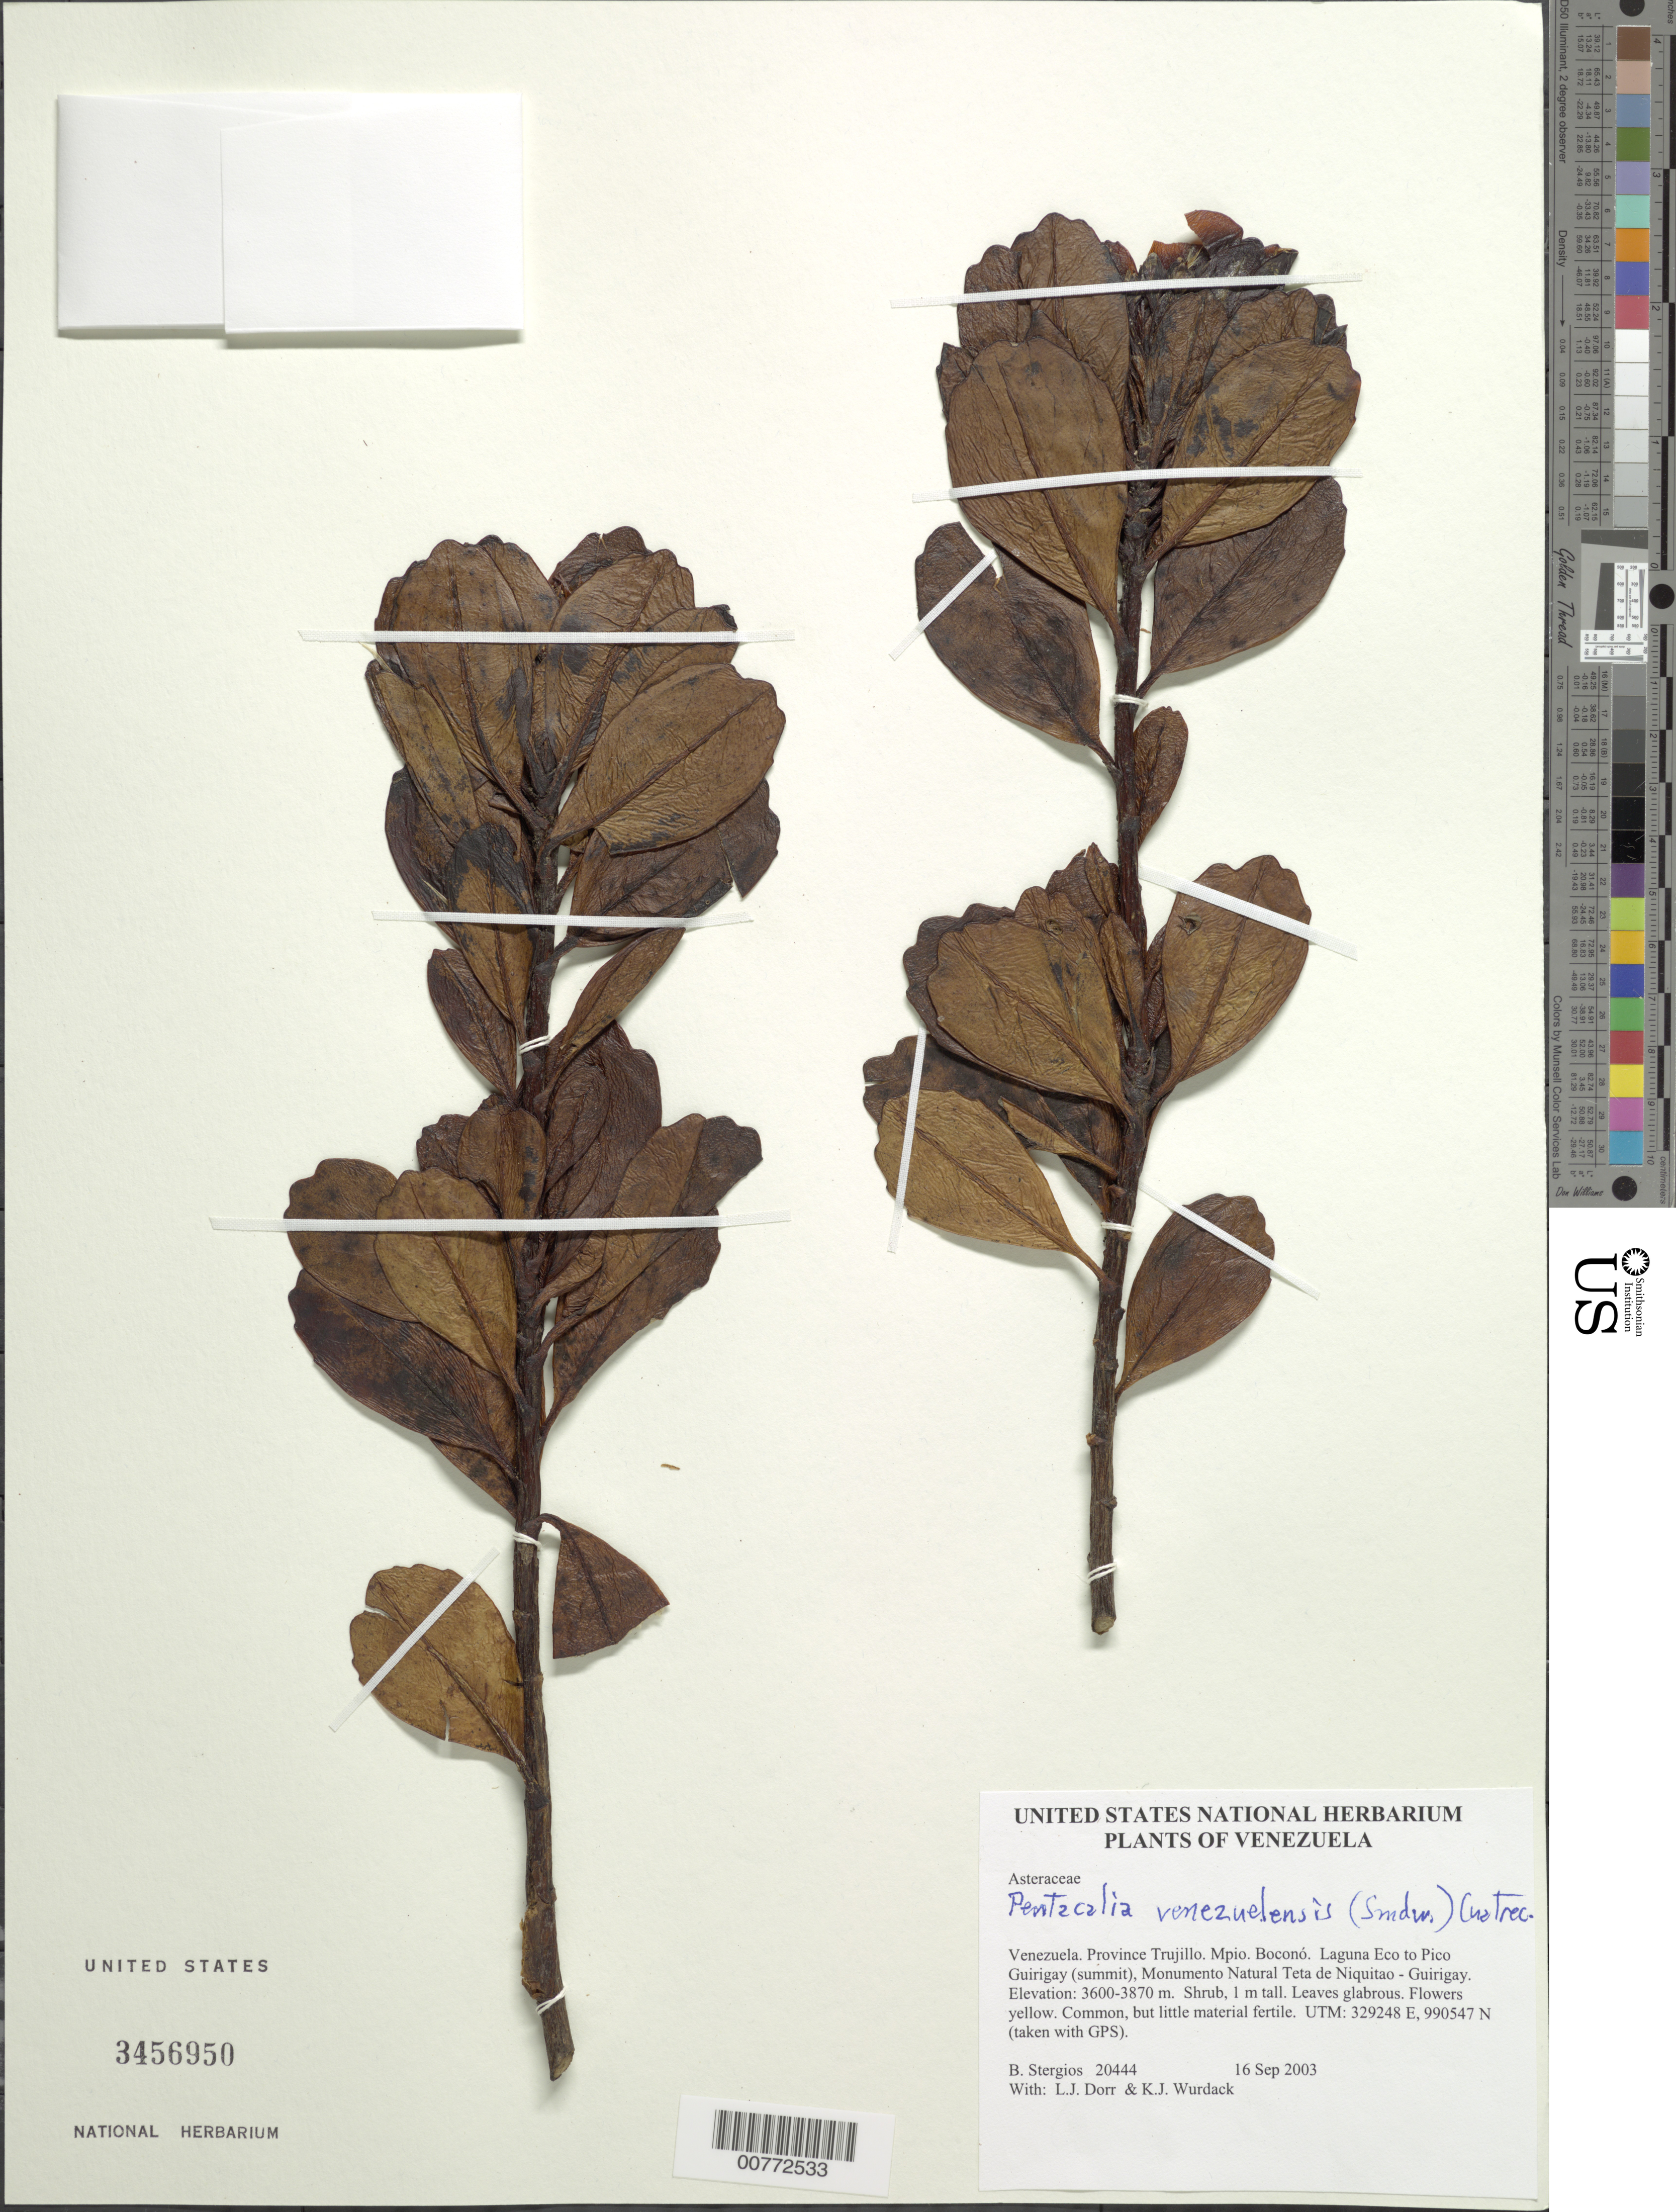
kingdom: Plantae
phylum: Tracheophyta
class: Magnoliopsida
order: Asterales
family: Asteraceae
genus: Pentacalia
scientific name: Pentacalia venezuelensis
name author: (Sandwith) Cuatrec.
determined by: Robinson, Harold E., (US)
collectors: B. G. Stergios, L. J. Dorr & K. Wurdack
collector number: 20444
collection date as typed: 16 Sep 2003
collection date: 2003-09-16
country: Venezuela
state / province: Trujillo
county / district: Boconó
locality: Laguna Eco to Pico Guirigay (summit), Monumento Natural Teta de Niquitao - Guirigay.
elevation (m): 3600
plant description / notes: PORT, US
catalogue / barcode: US 3456950